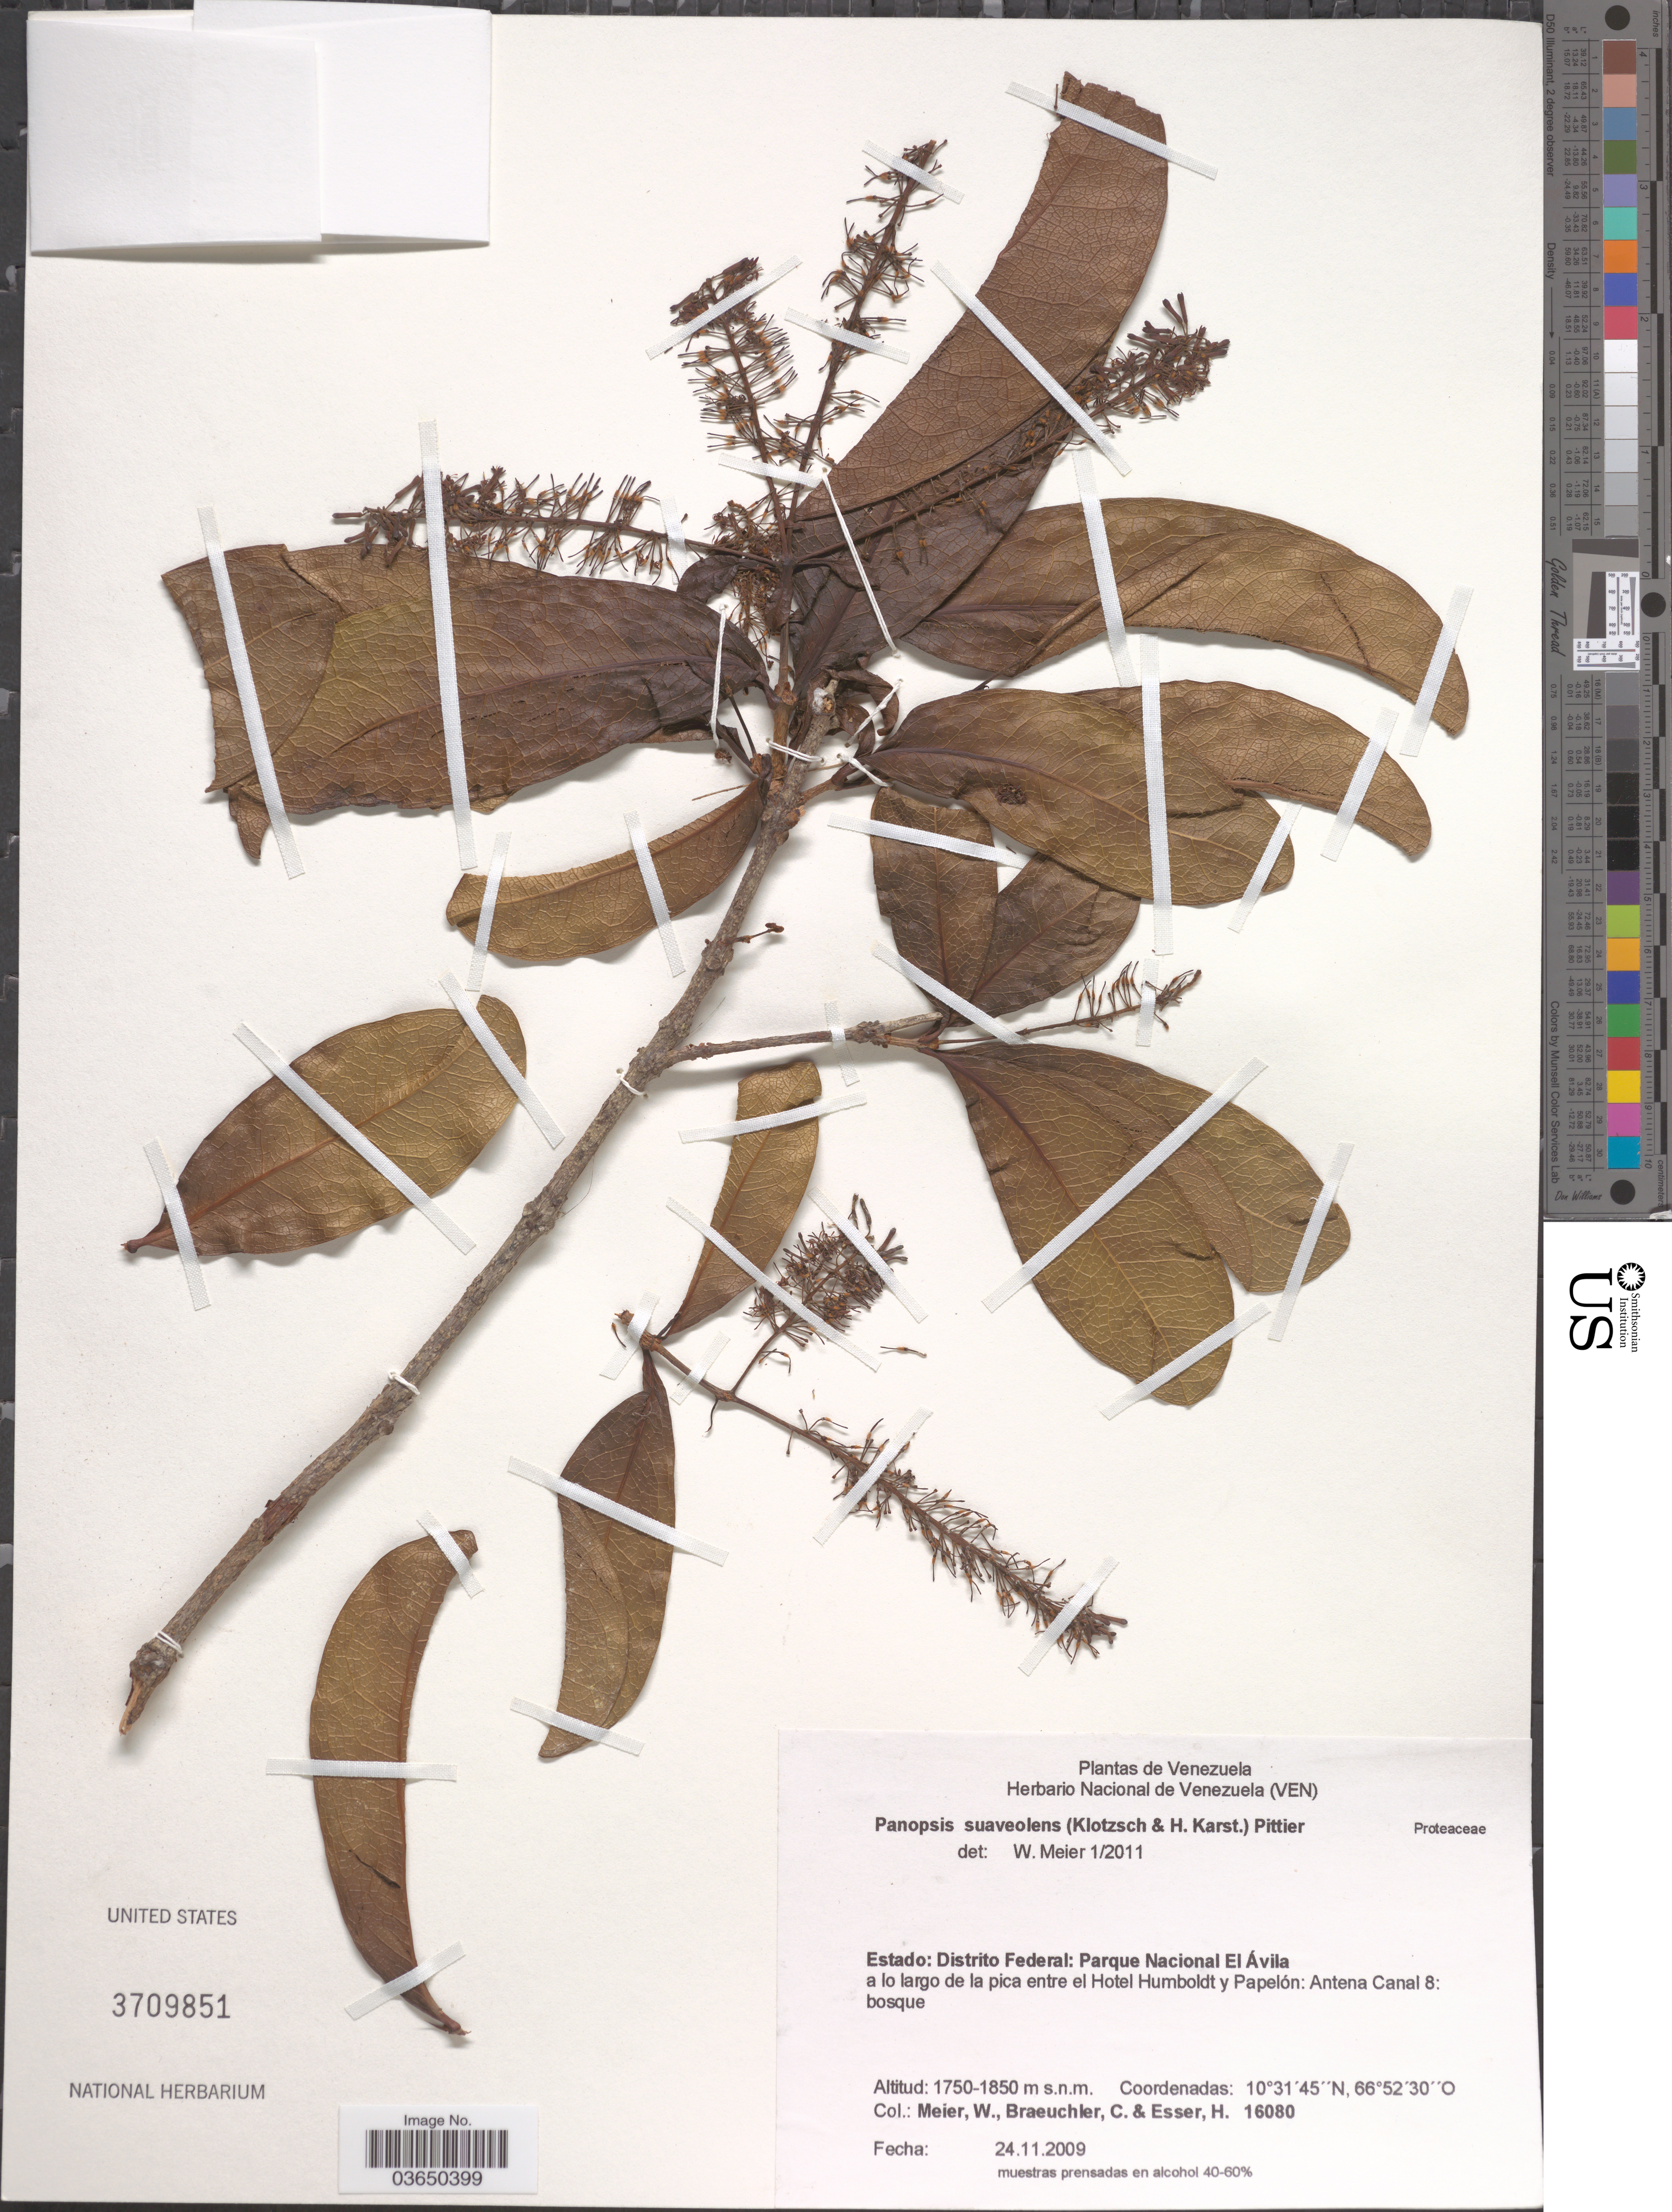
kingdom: Plantae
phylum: Tracheophyta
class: Magnoliopsida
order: Proteales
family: Proteaceae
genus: Panopsis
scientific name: Panopsis suaveolens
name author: (Klotzsch & H. Karst.) Pittier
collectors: W. Meier, C. Braeuchler & H. Esser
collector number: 16080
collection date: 2009-11-24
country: Venezuela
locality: Estado: Distrito Federal: Parque Nacional El Ávila a lo largo de la pica entre el Hotel Humboldt y Papelón: Antena Canal 8.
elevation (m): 1750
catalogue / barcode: US 3709851